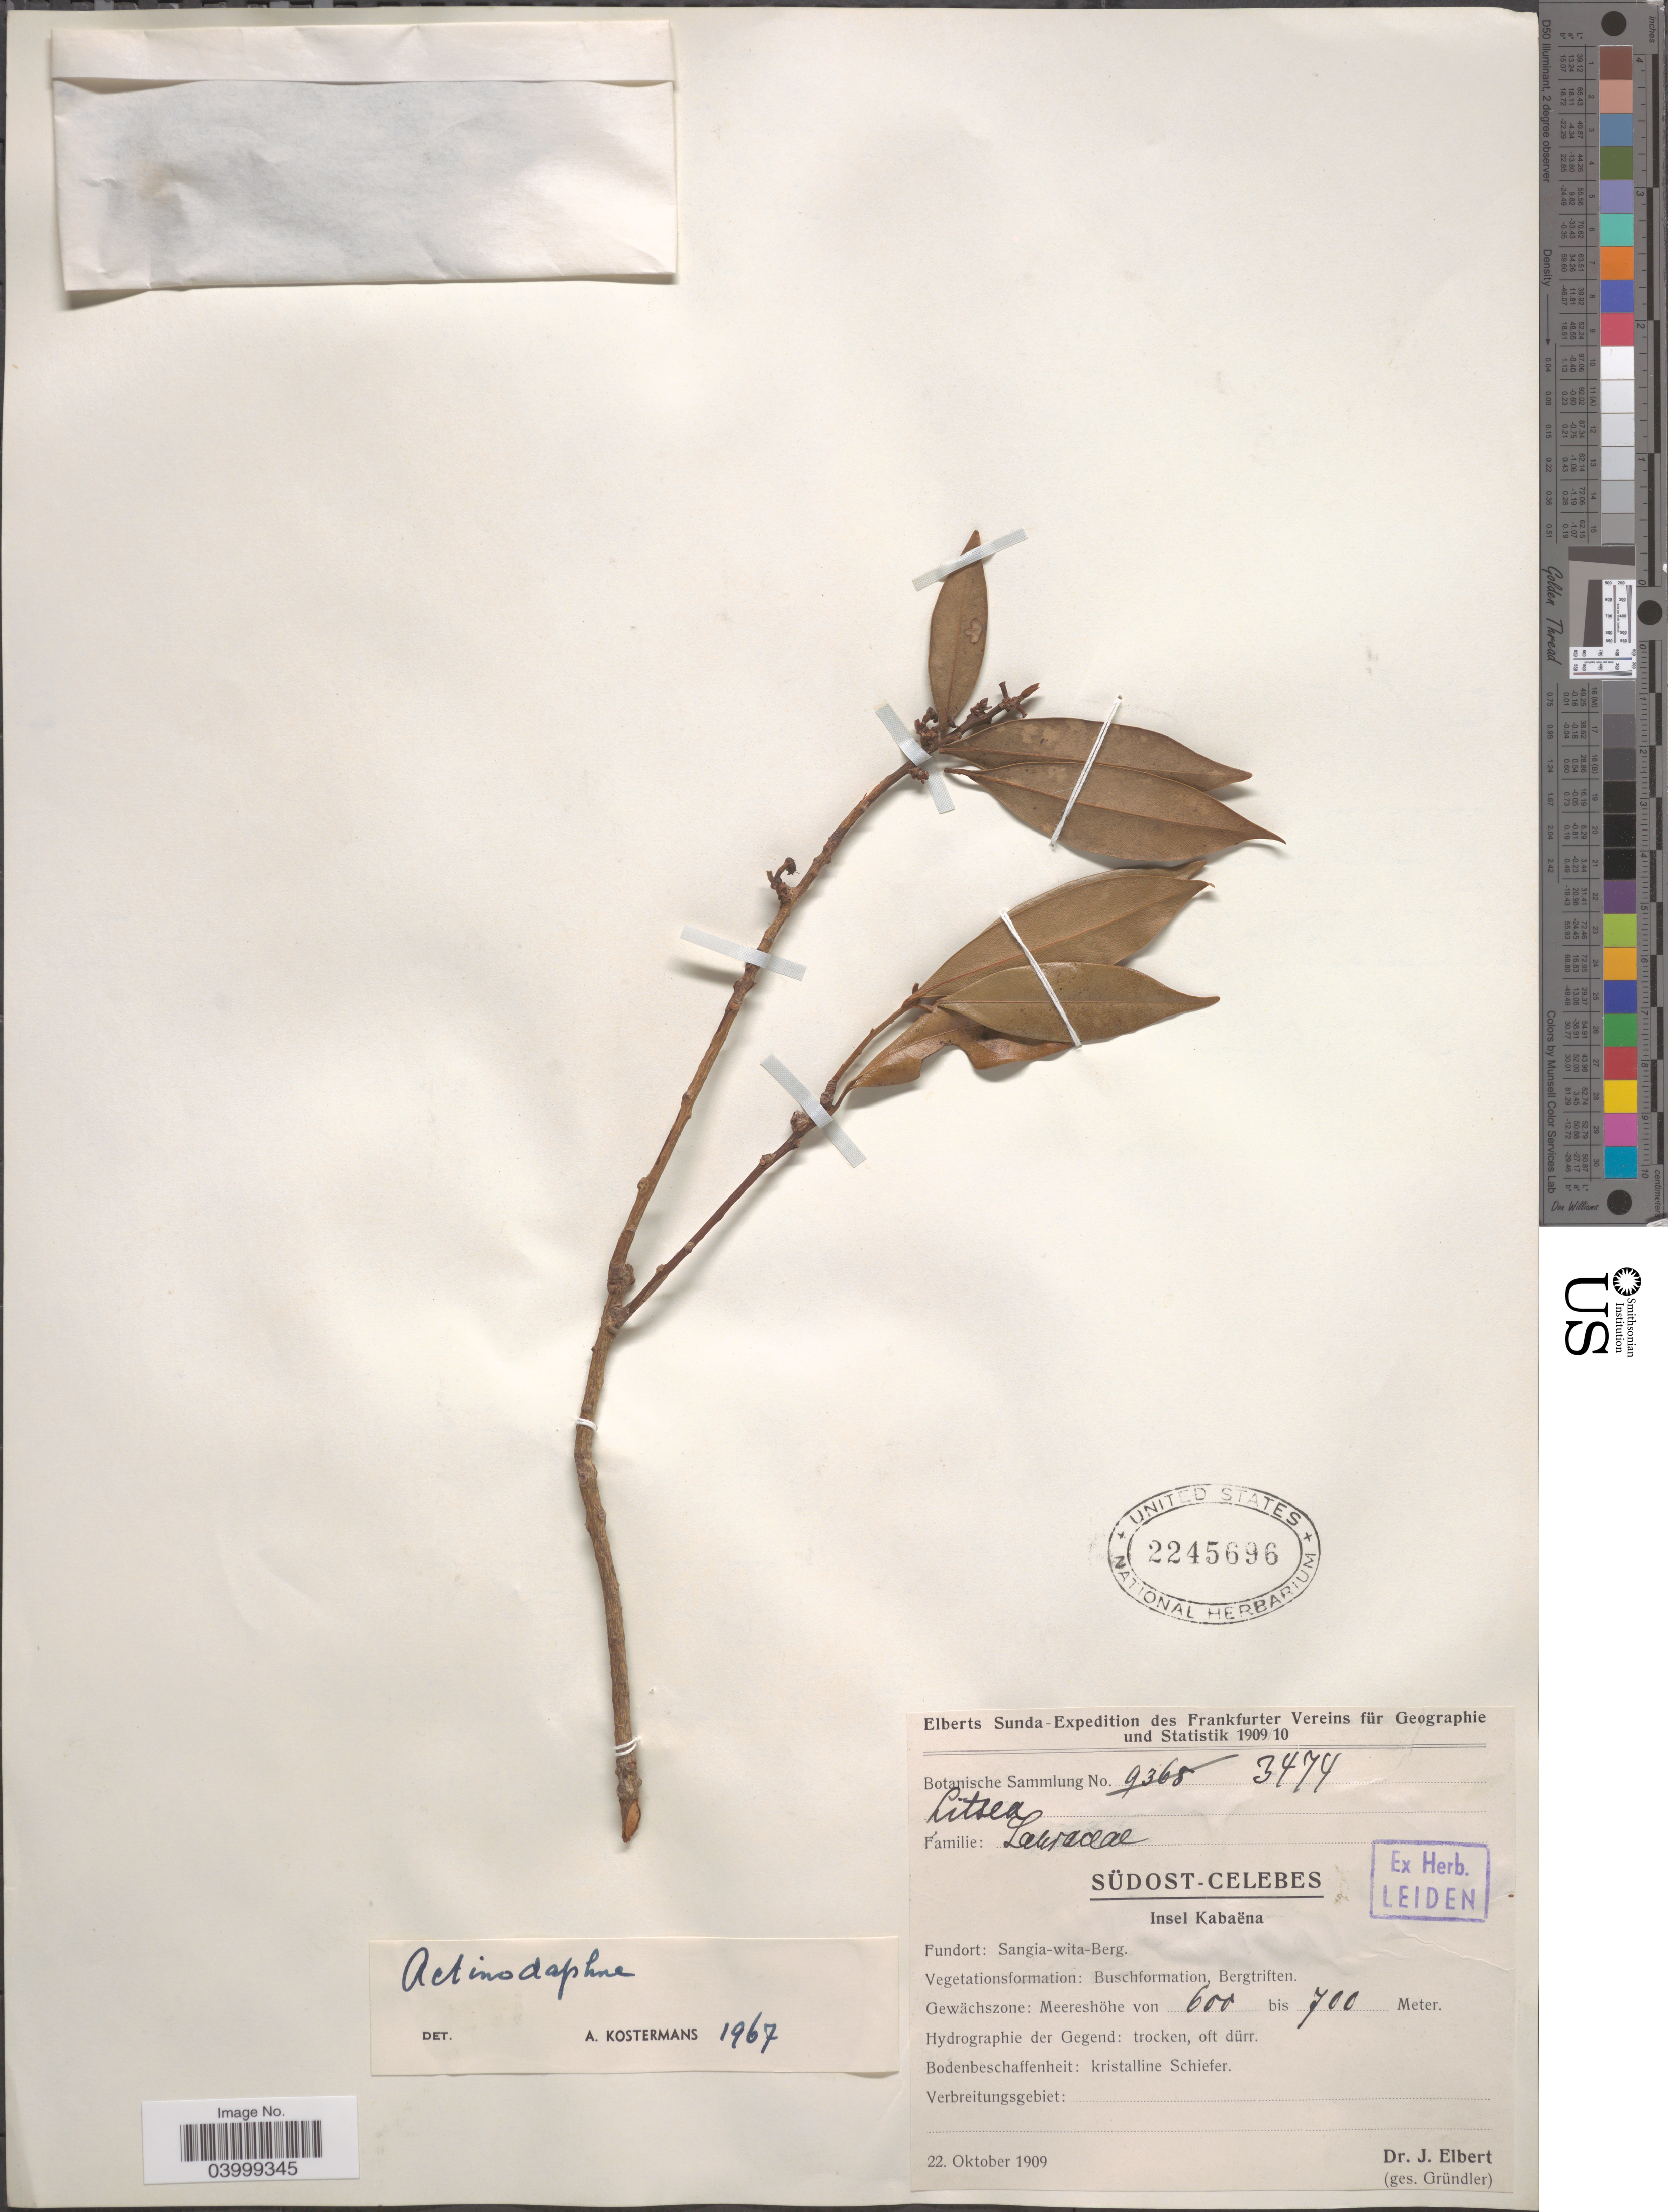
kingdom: Plantae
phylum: Tracheophyta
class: Magnoliopsida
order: Laurales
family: Lauraceae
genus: Actinodaphne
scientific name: Actinodaphne sp.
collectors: J. Elbert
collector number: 3474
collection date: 1909-10-22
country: Indonesia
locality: Südost-Celebes. Insel Kabaëna. Fundort: Sangia-wita-Berg.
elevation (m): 600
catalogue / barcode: US 2245696